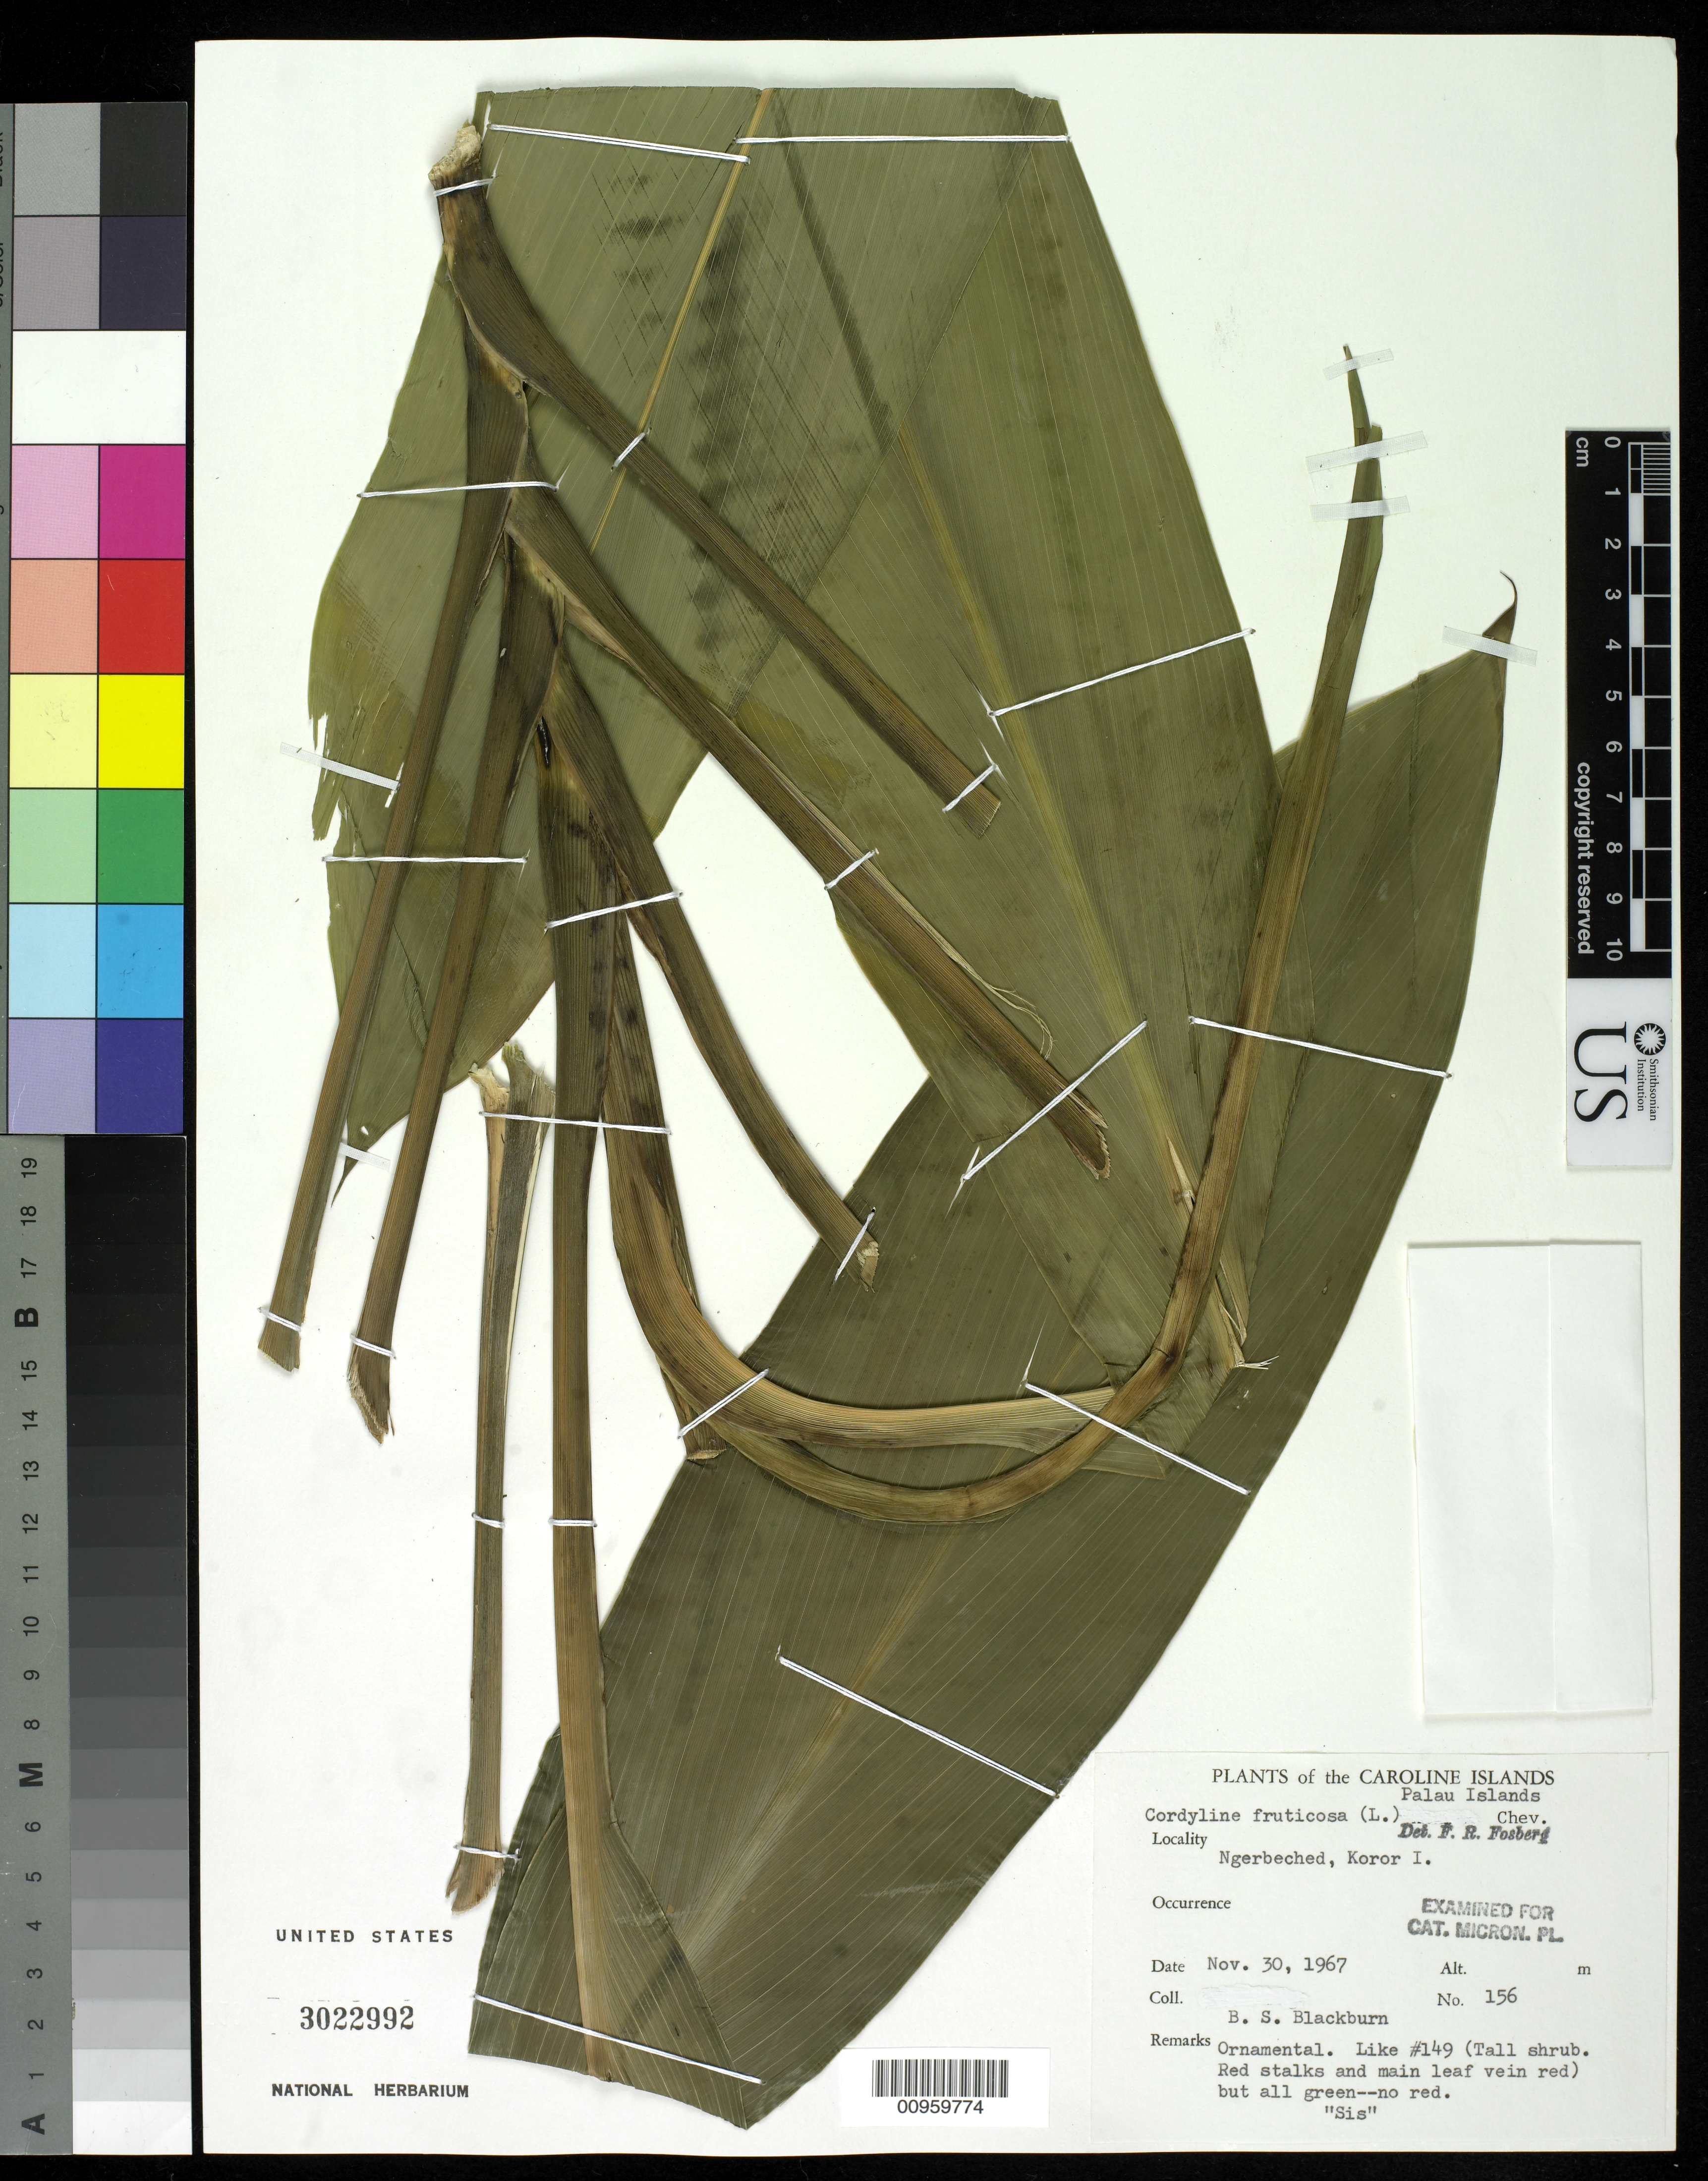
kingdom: Plantae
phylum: Tracheophyta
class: Liliopsida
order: Asparagales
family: Asparagaceae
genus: Cordyline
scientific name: Cordyline fruticosa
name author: (L.) A. Chev.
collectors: B. S. Blackburn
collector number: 156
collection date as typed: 30 Nov 1967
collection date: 1967-11-30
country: Palau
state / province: Koror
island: Oreor (Koror)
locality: Ngerbeched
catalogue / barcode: US 3022992